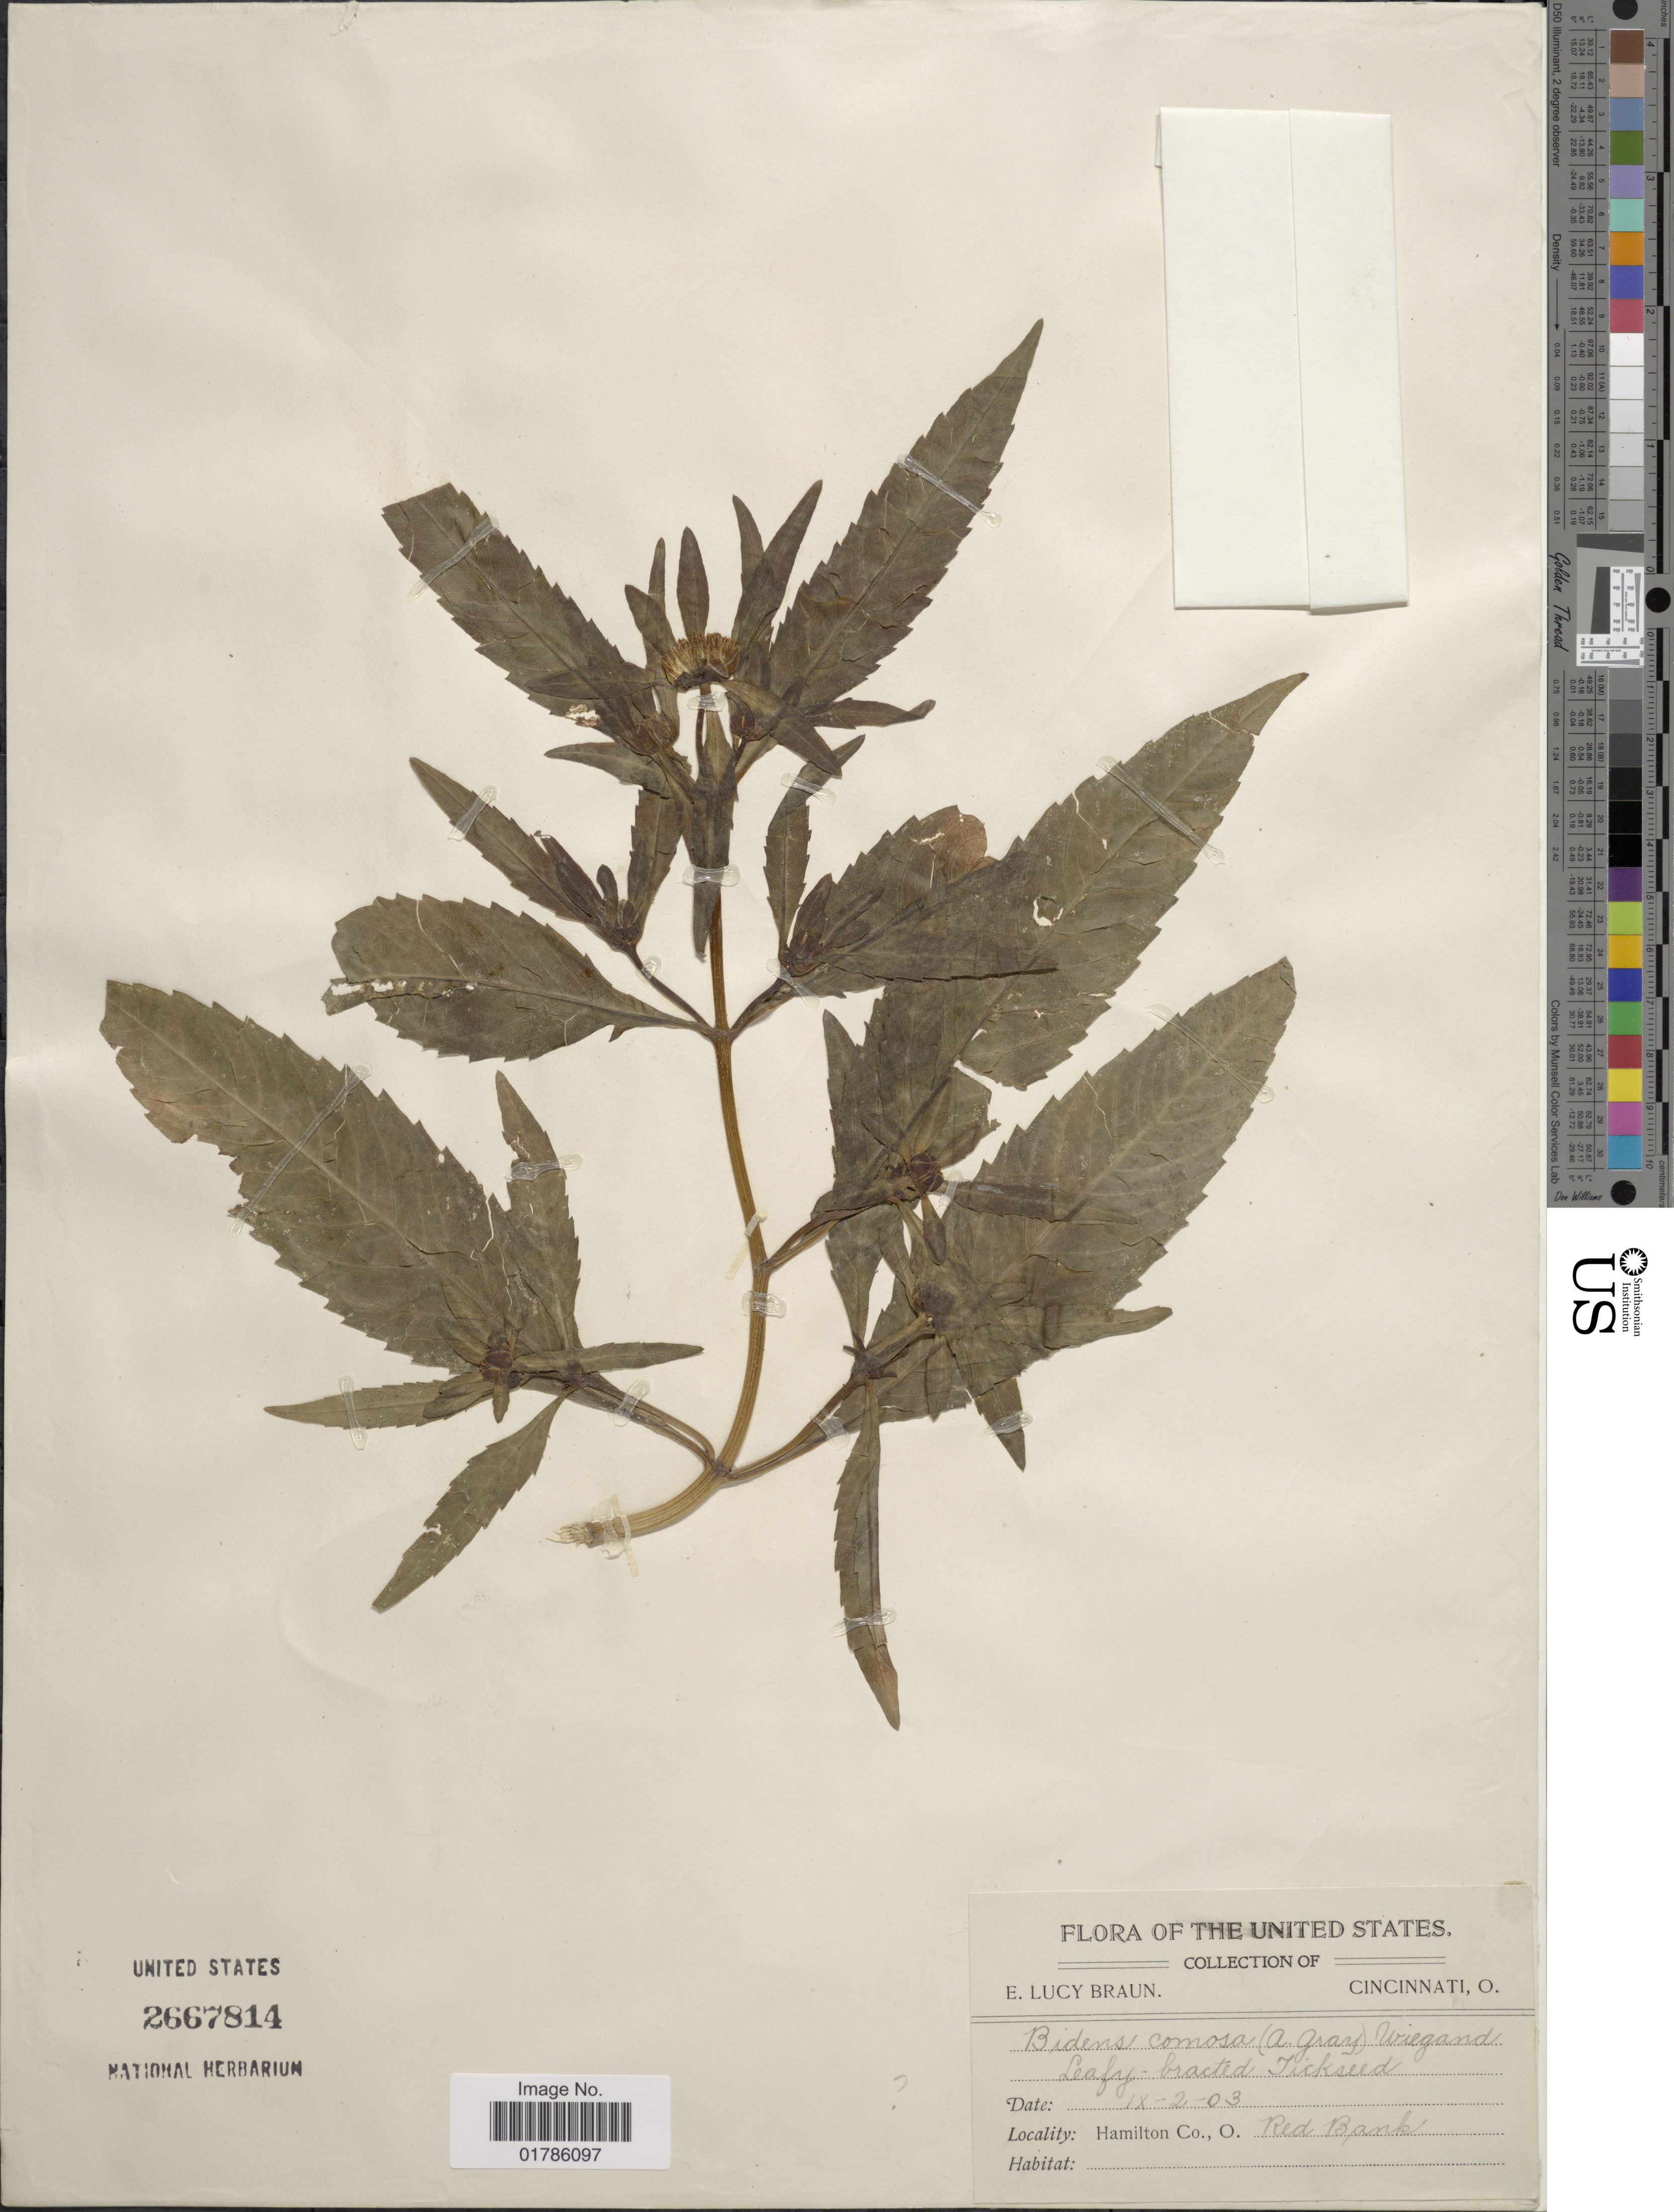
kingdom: Plantae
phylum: Tracheophyta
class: Magnoliopsida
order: Asterales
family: Asteraceae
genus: Bidens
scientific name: Bidens comosa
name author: (A. Gray) Wiegand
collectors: E. L. Braun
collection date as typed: Transcribed d/m/y: 2/9/3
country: United States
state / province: Ohio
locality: Hamilton Co.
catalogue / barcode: US 2667814